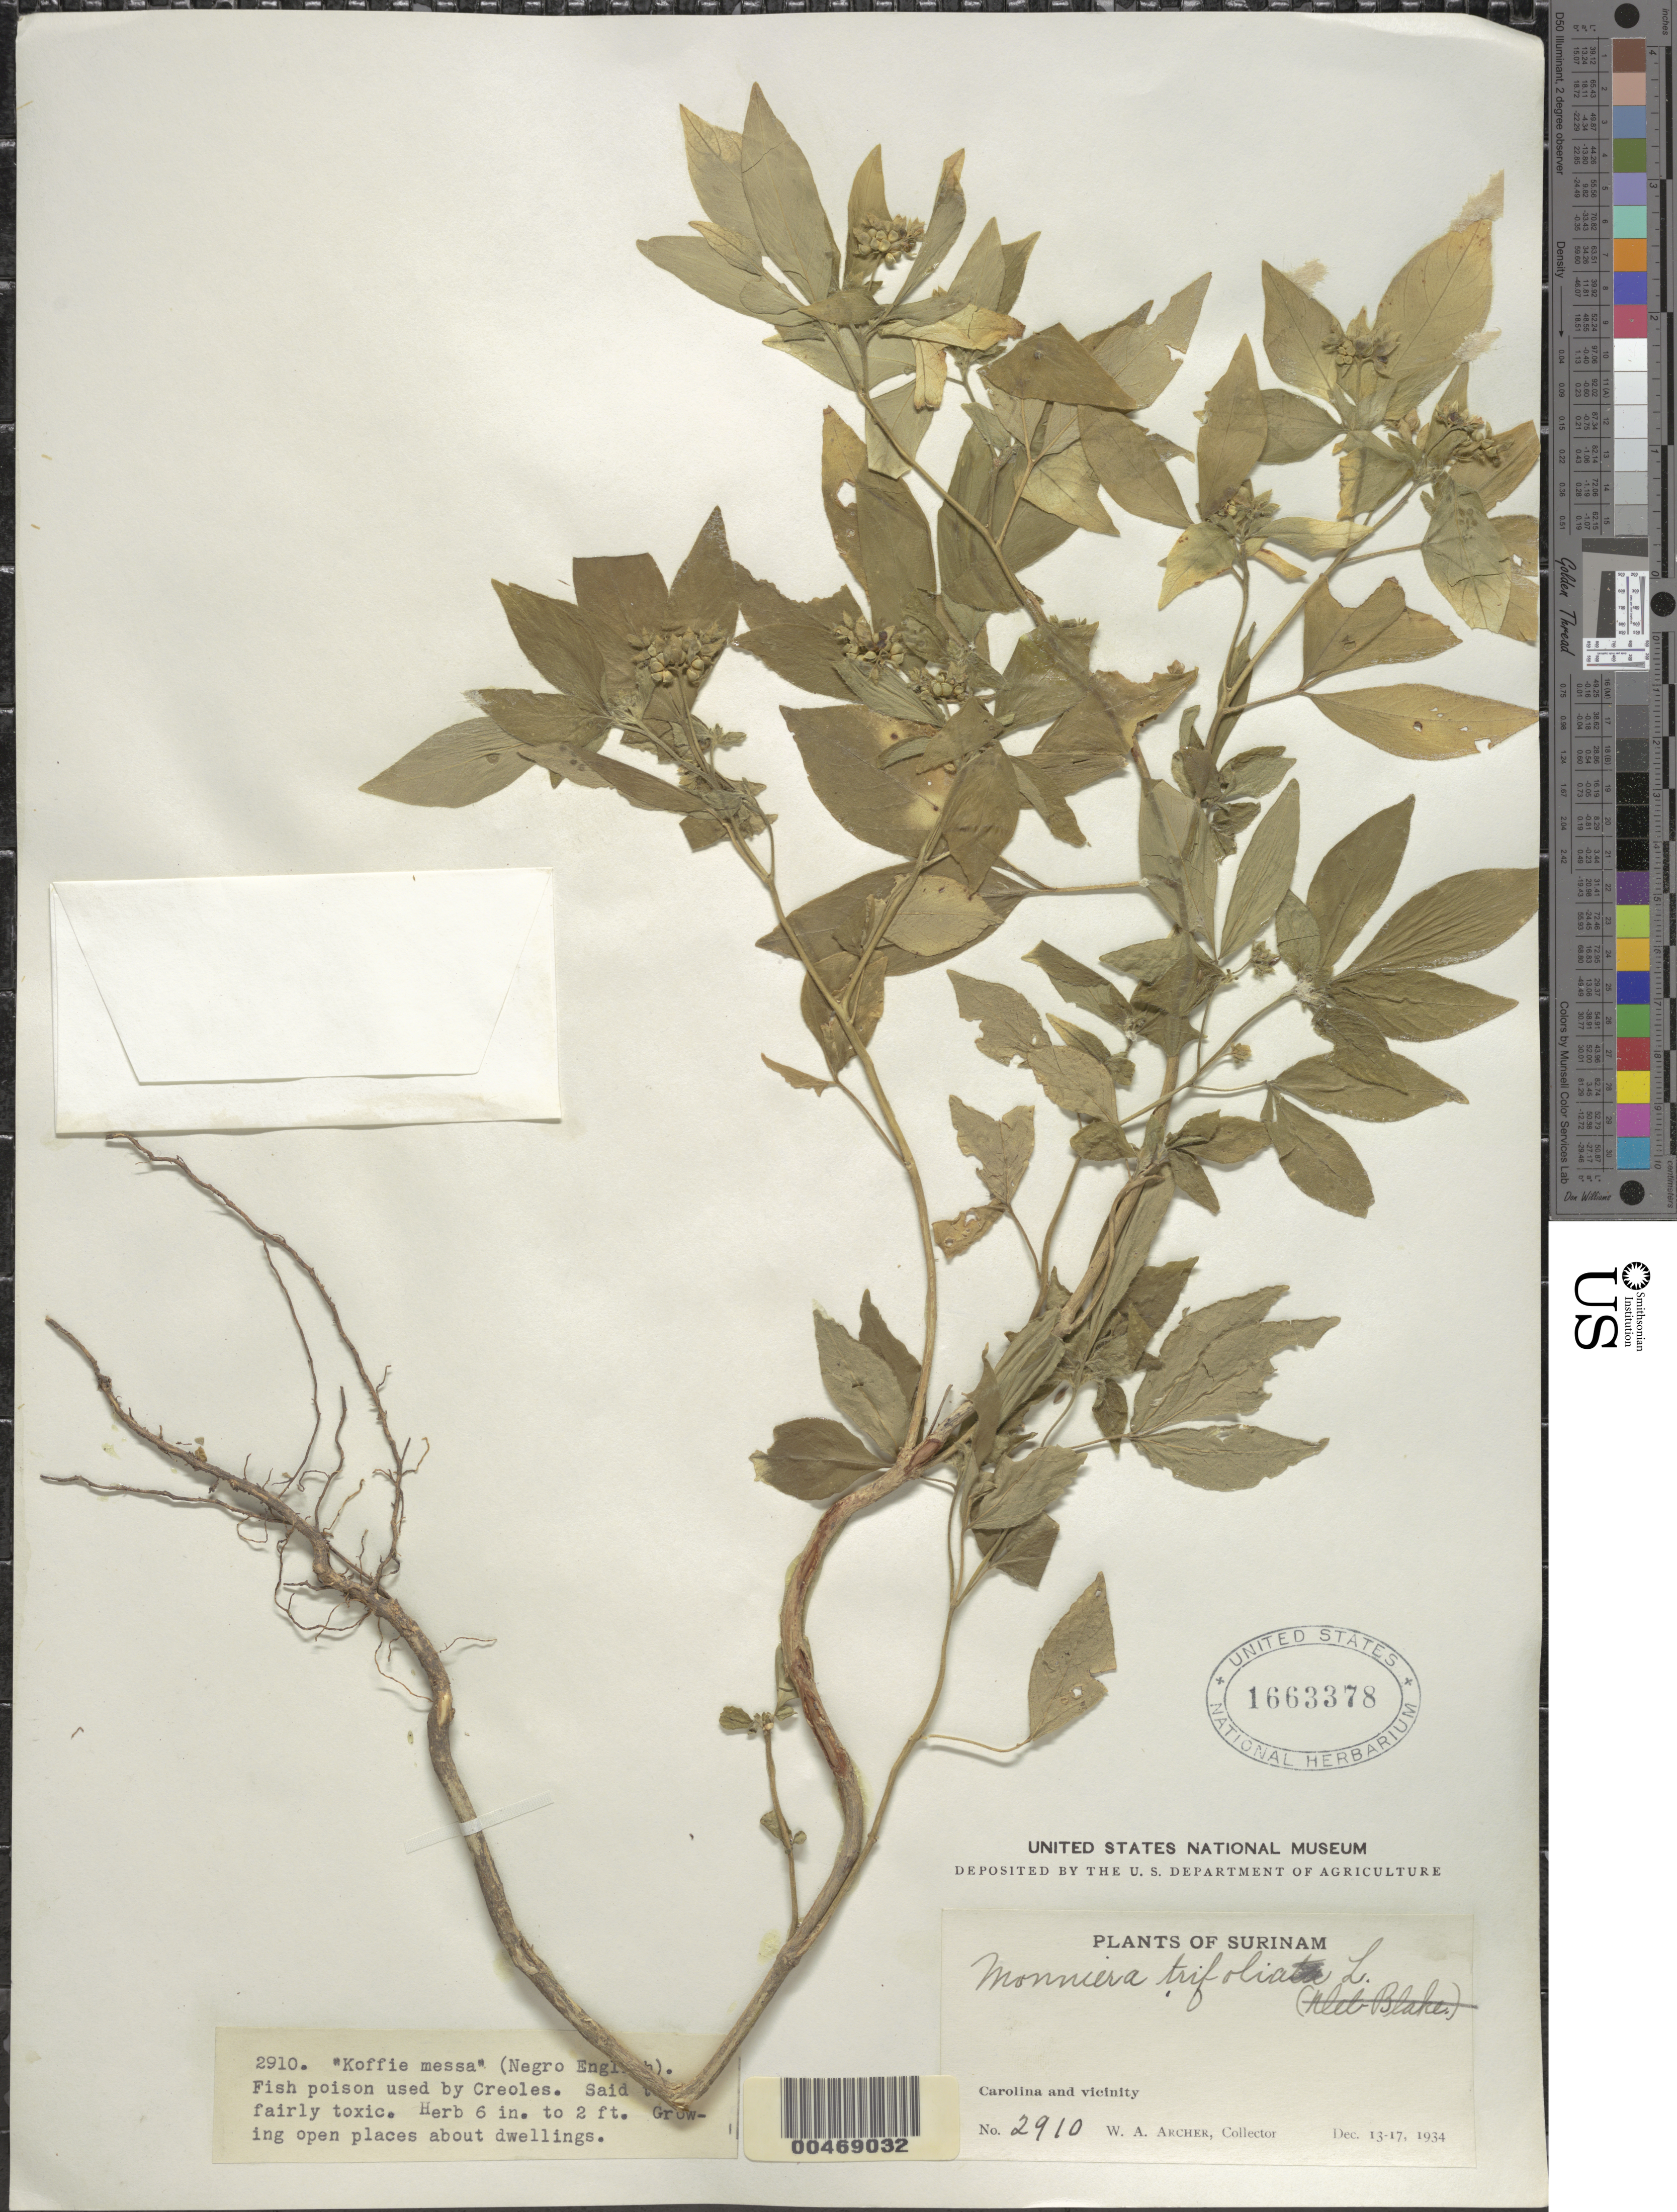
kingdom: Plantae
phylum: Tracheophyta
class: Magnoliopsida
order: Sapindales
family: Rutaceae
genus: Ertela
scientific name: Ertela trifolia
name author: (L.) Kuntze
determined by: Strong, Mark T., (BOT), Smithsonian Institution - National Museum of Natural History (UNITED STATES)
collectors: W. A. Archer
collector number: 2910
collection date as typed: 13-Dec-34 to 17-Dec-34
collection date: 1934-12-13/1934-12-17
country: Suriname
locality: Carolina and vicinity, Surinam River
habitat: Open places about dwellings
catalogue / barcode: US 1663378